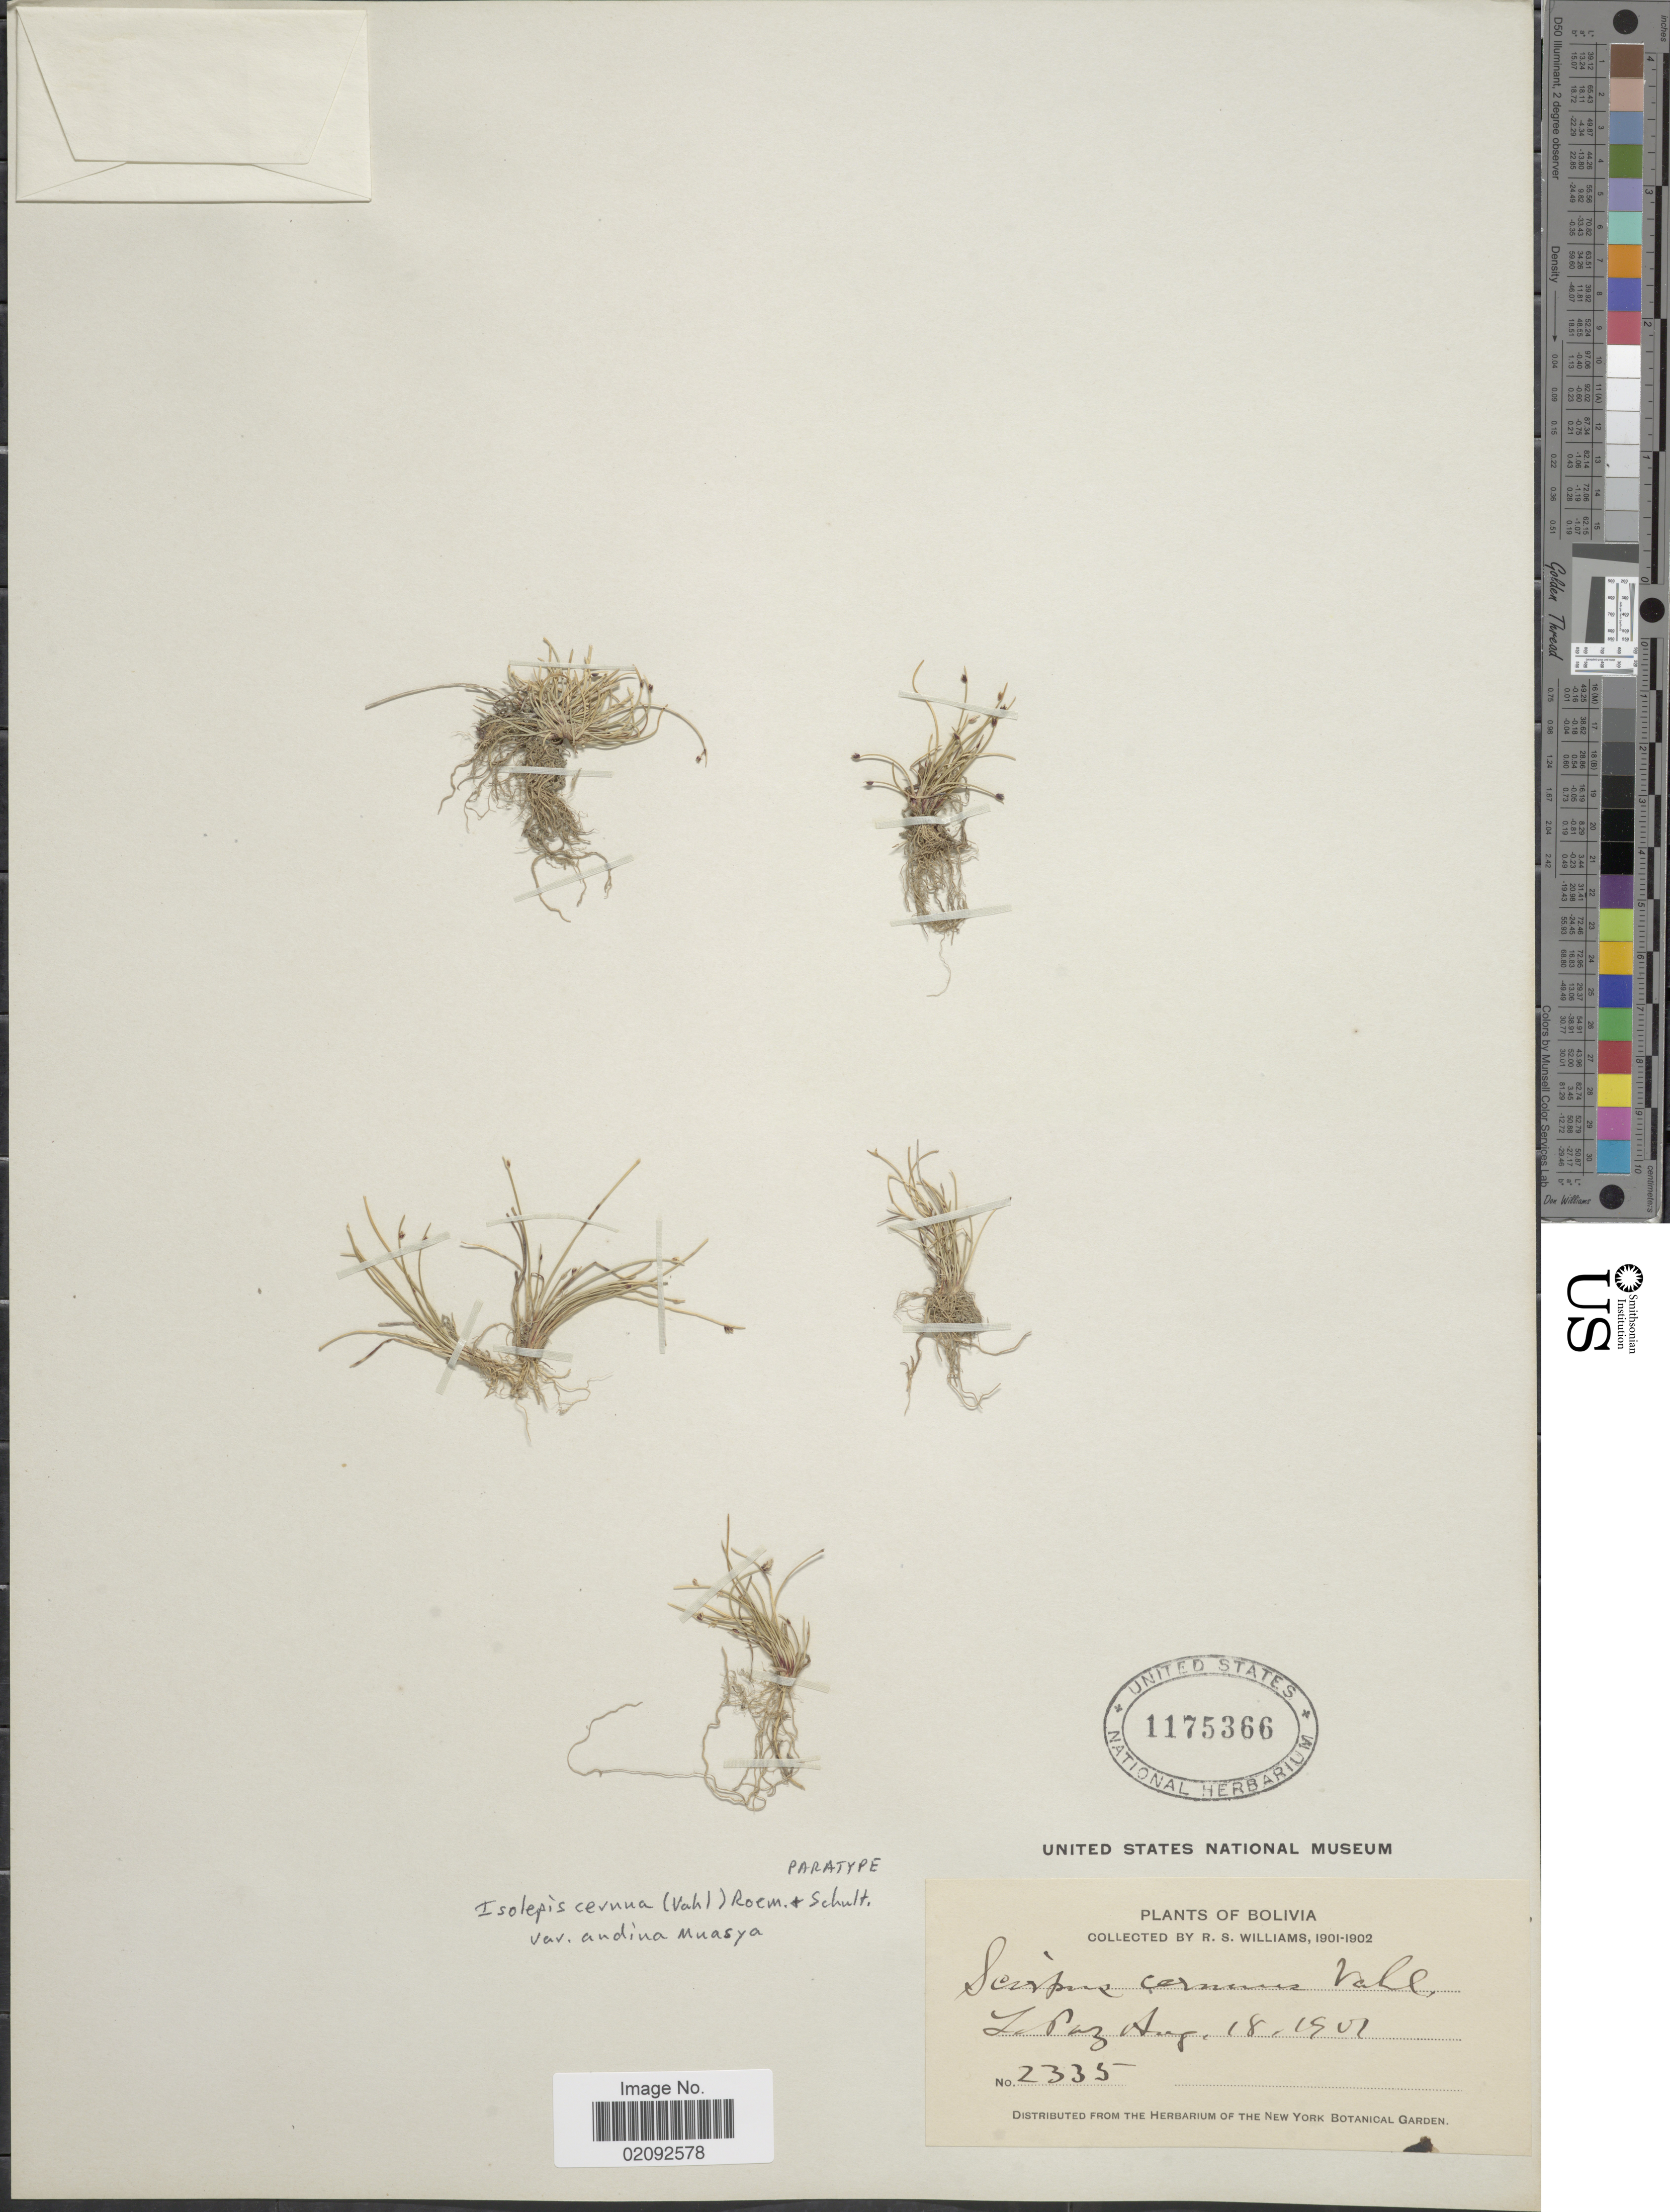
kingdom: Plantae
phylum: Tracheophyta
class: Liliopsida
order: Poales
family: Cyperaceae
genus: Isolepis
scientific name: Isolepis cernua var. andina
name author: Muasya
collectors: R. S. Williams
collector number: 2335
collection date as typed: Aug. 18, 1901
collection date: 1901-08-18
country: Bolivia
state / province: La Paz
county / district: Murillo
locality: La Paz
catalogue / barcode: US 1175366